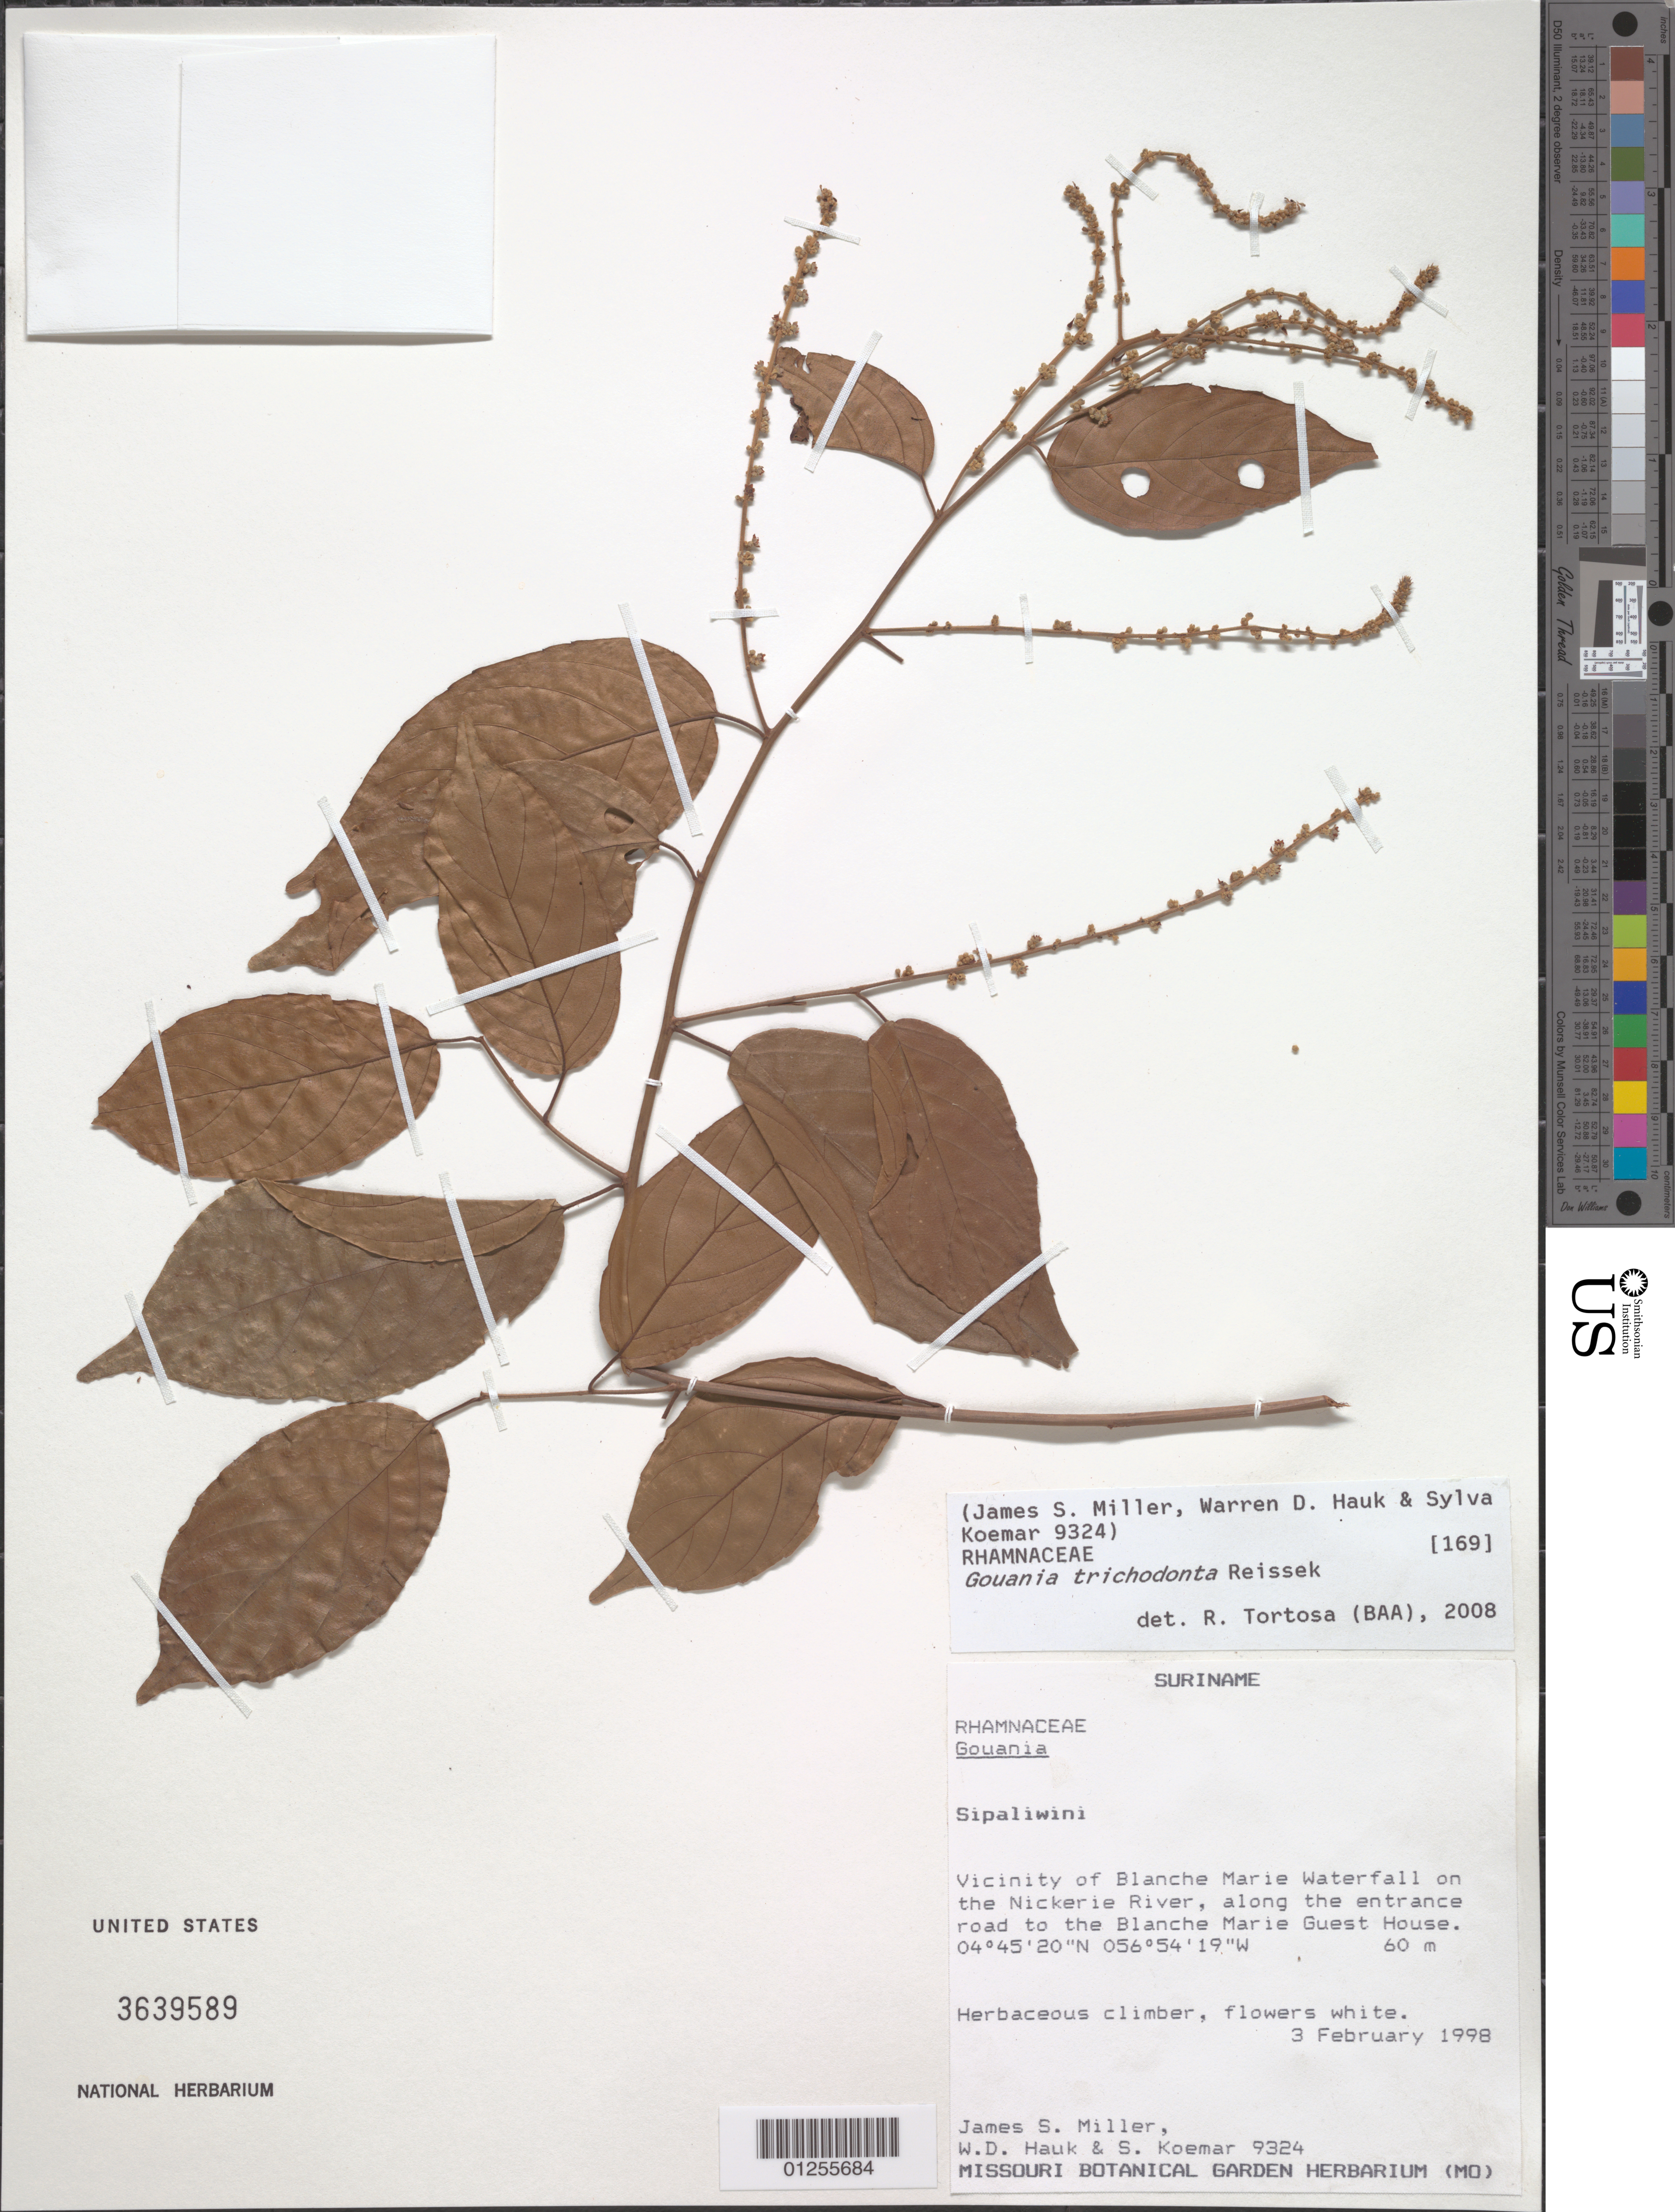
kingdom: Plantae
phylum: Tracheophyta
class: Magnoliopsida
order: Rosales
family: Rhamnaceae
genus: Gouania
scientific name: Gouania trichodonta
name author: Reissek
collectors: J. S. Miller, W. Hauk & S. Koemar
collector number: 9324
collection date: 1998-02-03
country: Suriname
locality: Vicinity of Blanche Marie Waterfall on the Nickerie River, along the entrance road to the Blanche Marie Guest House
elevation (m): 60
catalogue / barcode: US 3639589